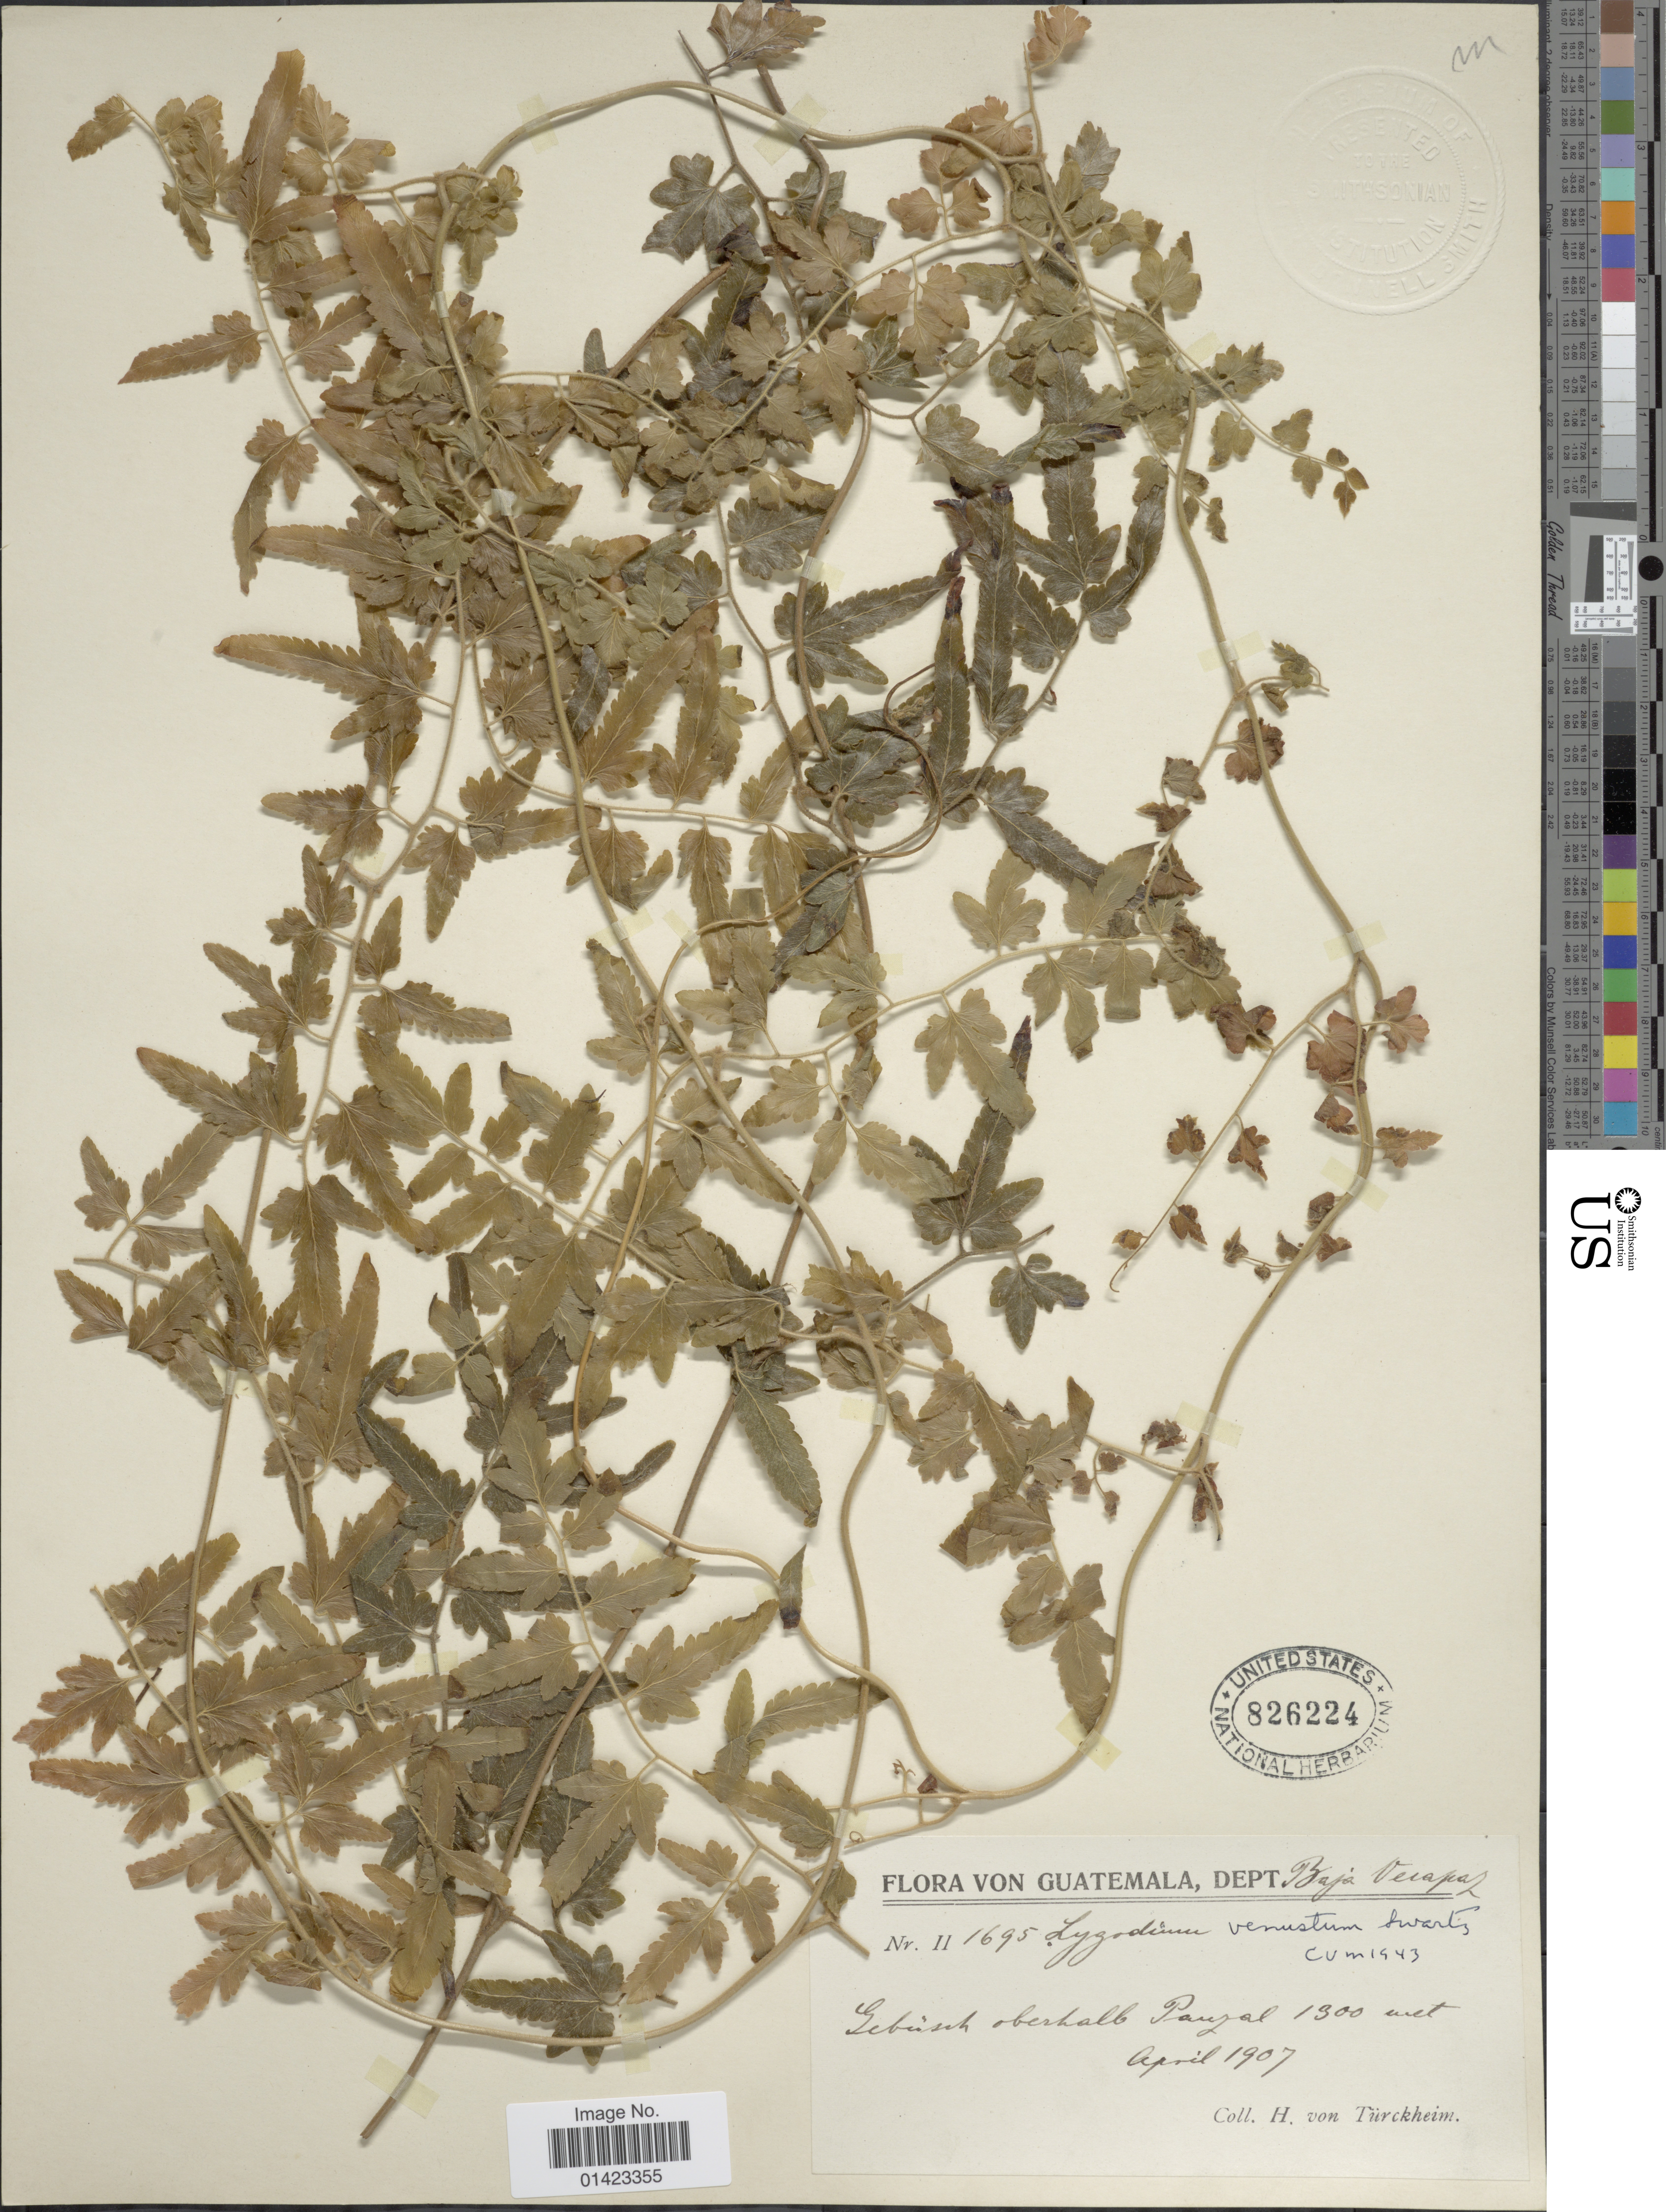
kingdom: Plantae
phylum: Tracheophyta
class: Polypodiopsida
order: Schizaeales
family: Lygodiaceae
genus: Lygodium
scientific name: Lygodium venustum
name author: Sw.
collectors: H. von Türckheim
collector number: II1695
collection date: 1907-04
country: Guatemala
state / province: Baja Verapaz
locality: Panzal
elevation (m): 1300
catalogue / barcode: US 826224